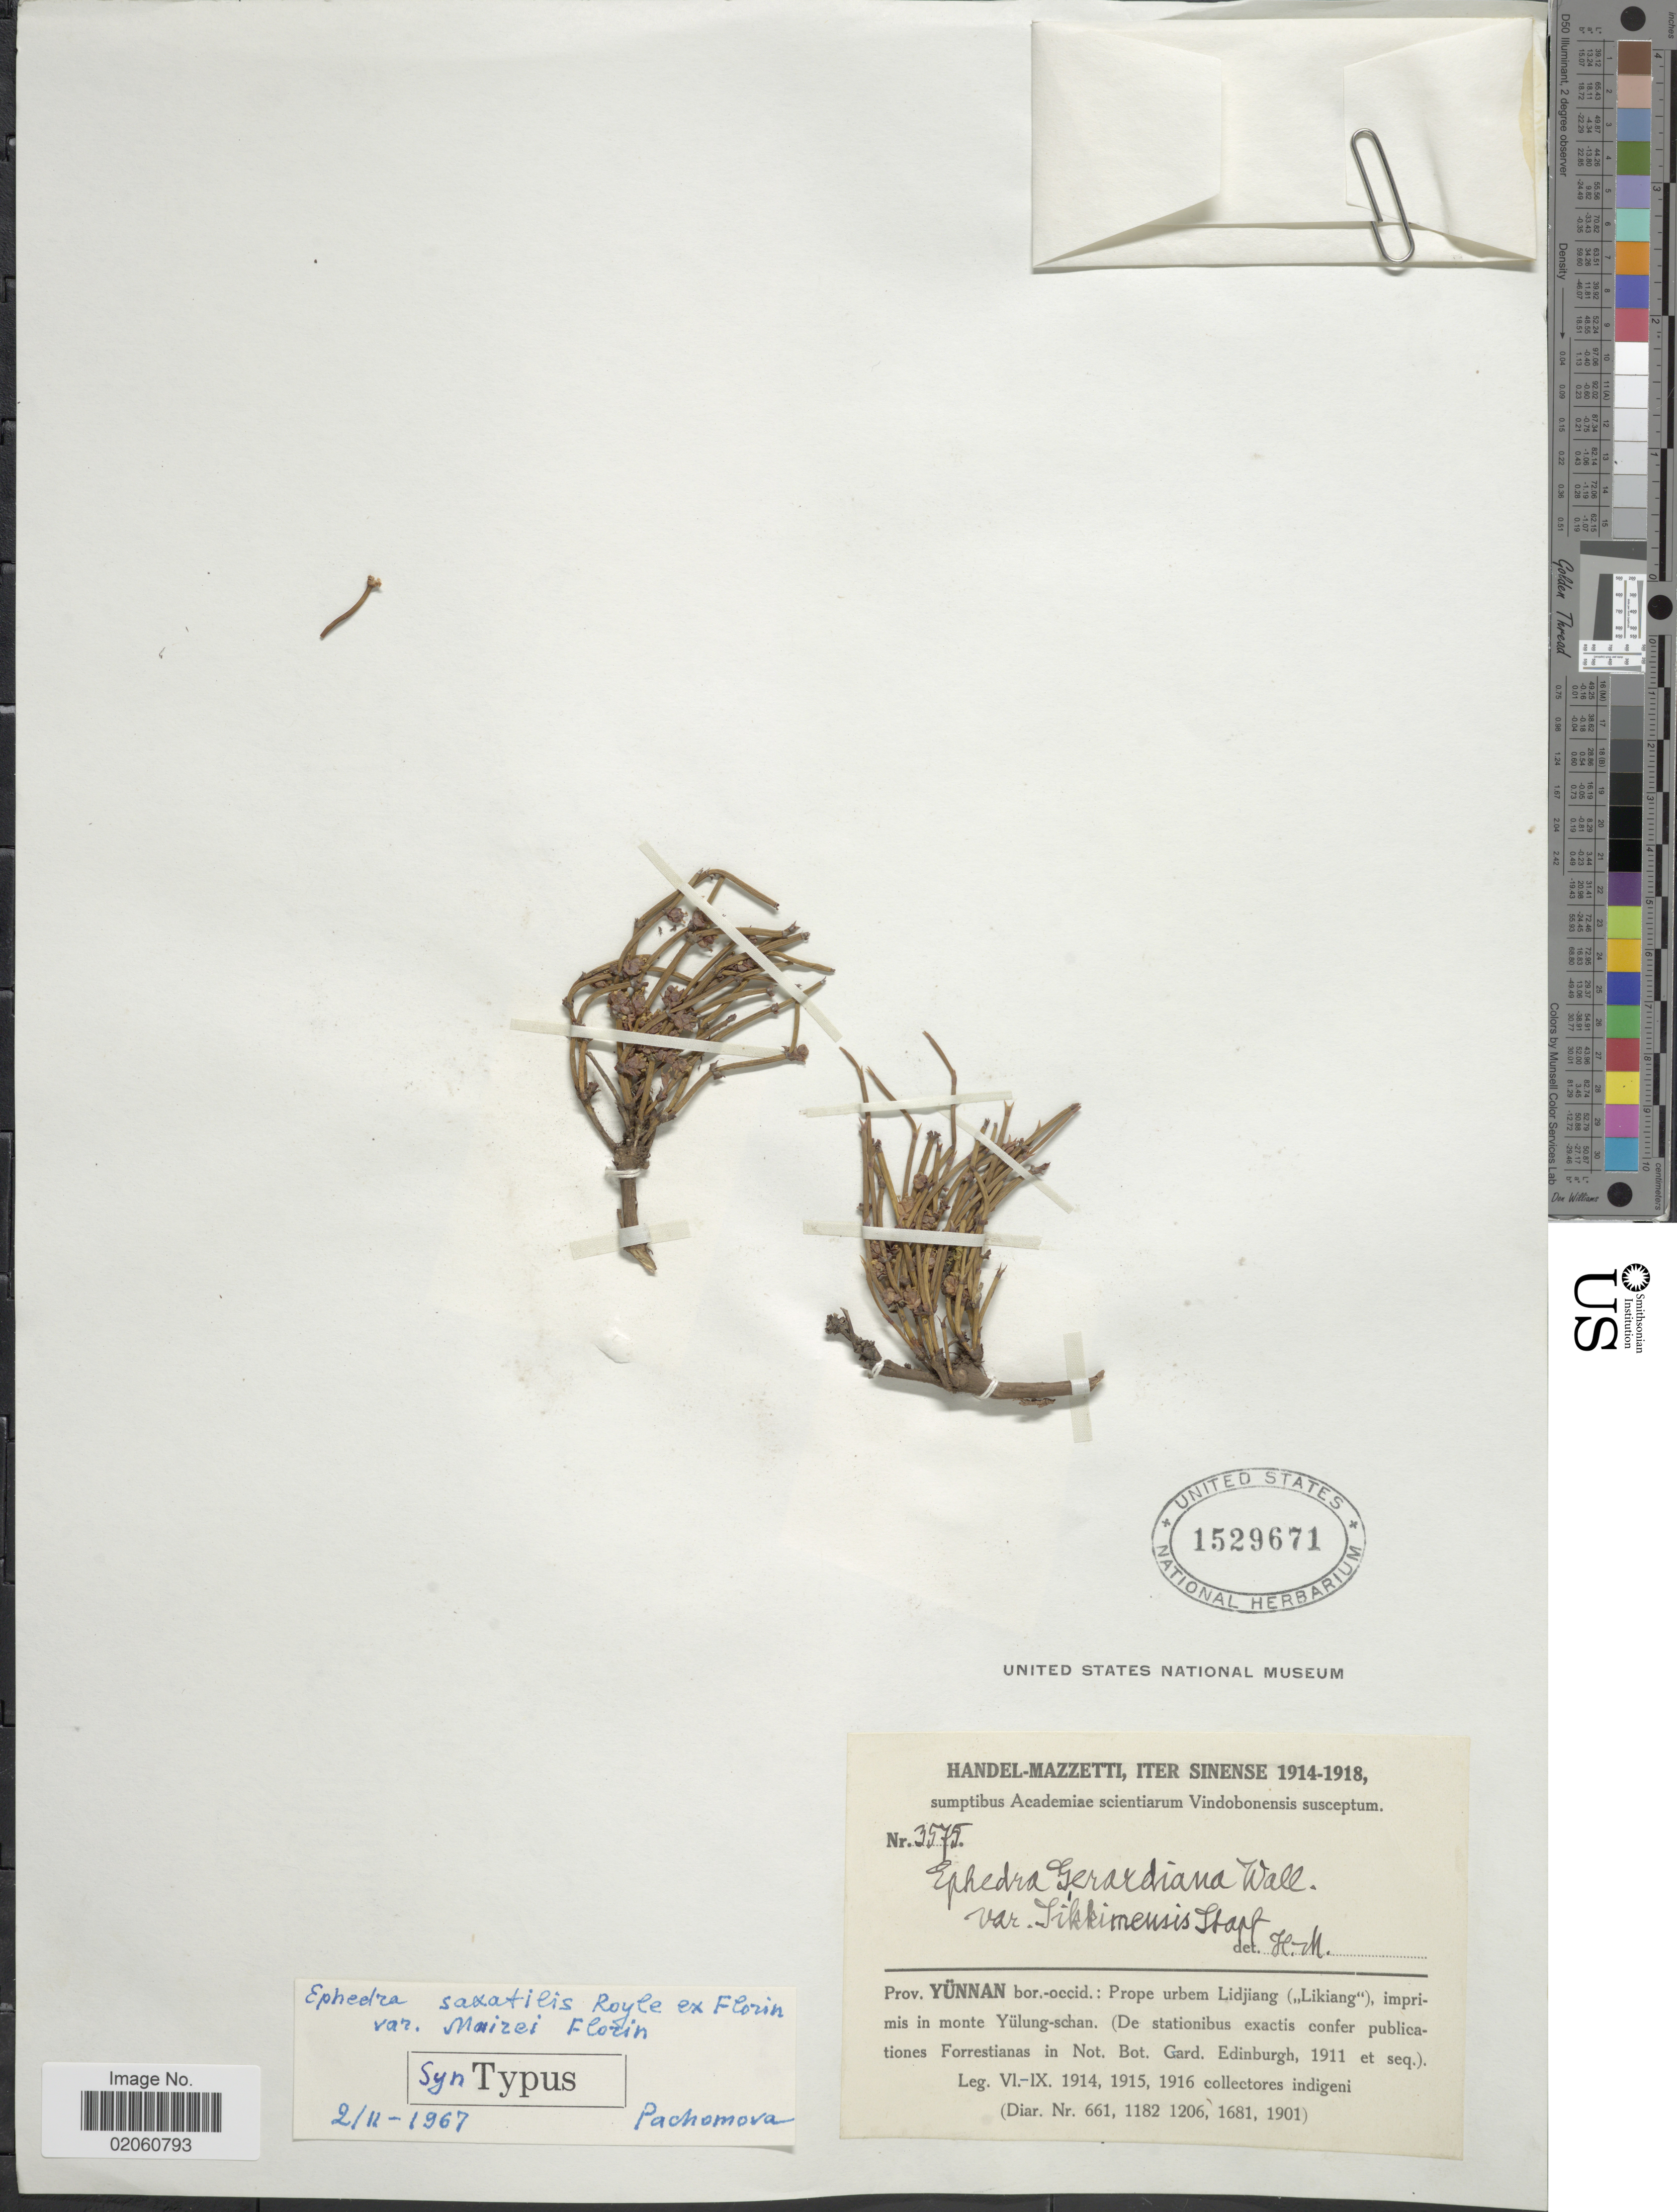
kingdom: Plantae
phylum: Tracheophyta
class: Gnetopsida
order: Ephedrales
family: Ephedraceae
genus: Ephedra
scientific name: Ephedra saxatilis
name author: (Stapf) Royle ex Florin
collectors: H. Handel-Mazzetti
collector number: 3575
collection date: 1914-06/1916-09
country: China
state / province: Yunnan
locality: Prov. Yünnan bor.-occid: Prope urbem Lidjiang (,,Likiang'), imprimis in monte Yülung-schan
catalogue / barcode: US 1529671